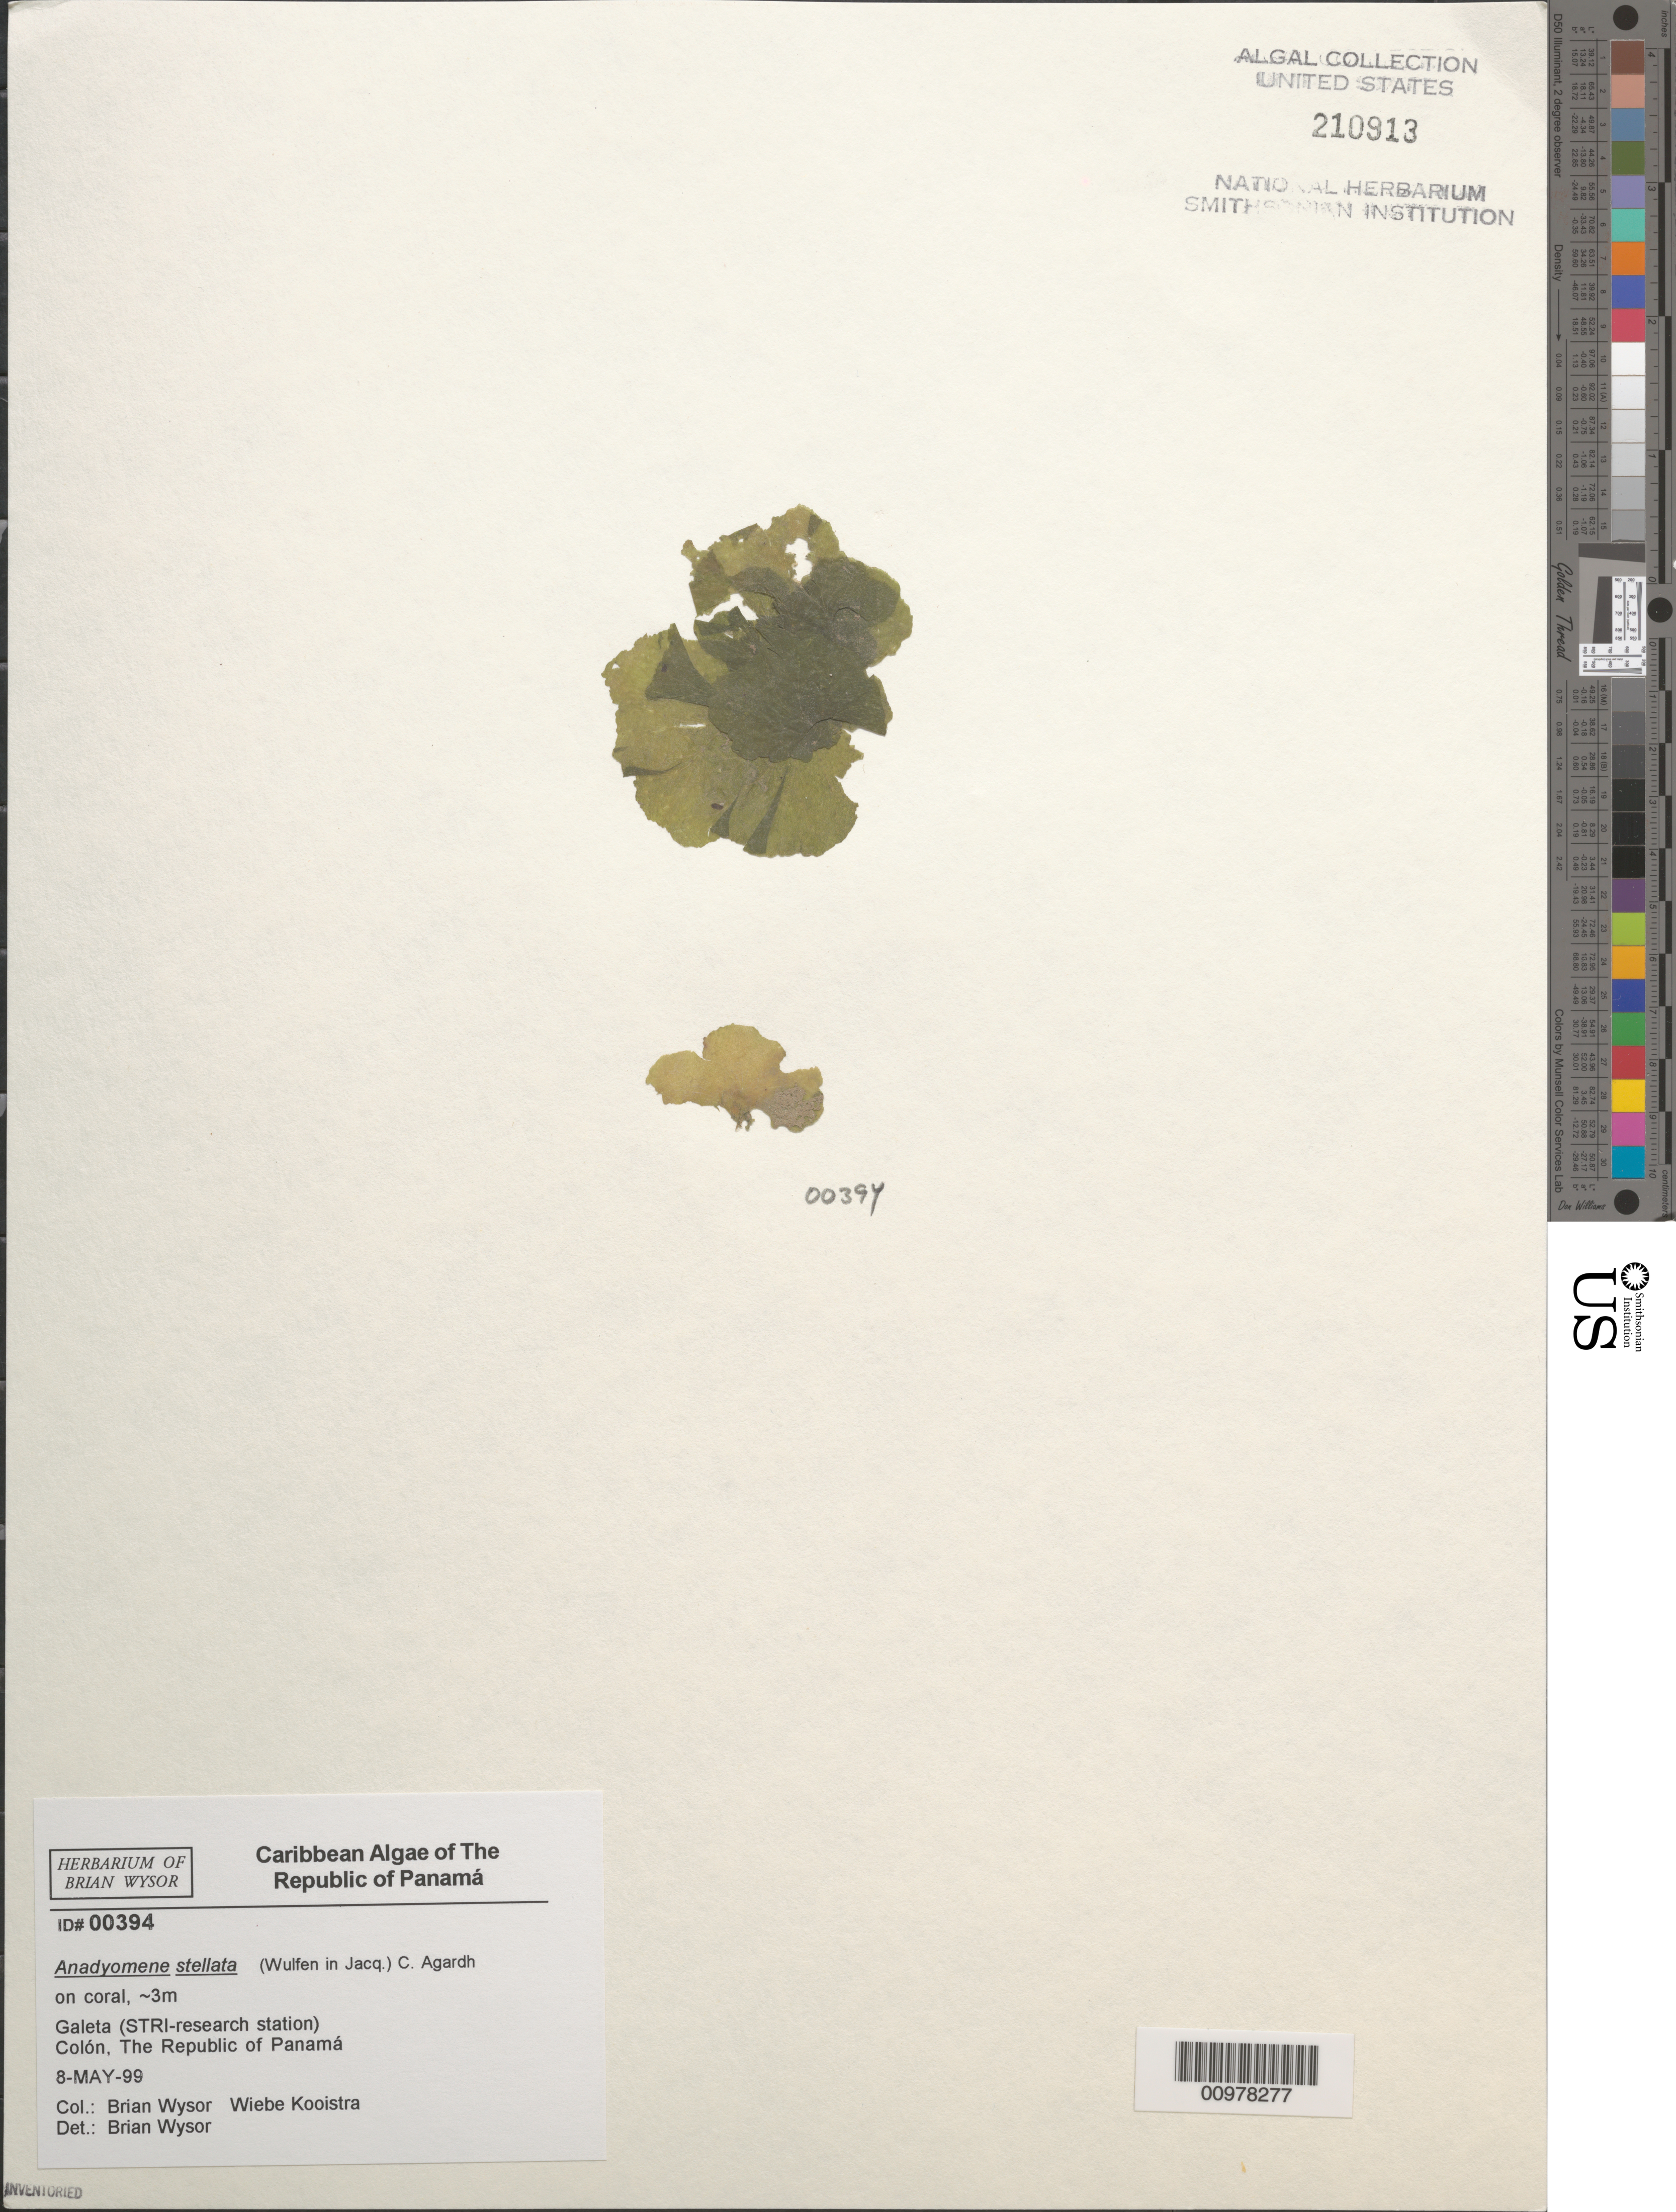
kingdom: Plantae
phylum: Chlorophyta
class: Ulvophyceae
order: Cladophorales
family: Anadyomenaceae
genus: Anadyomene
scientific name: Anadyomene stellata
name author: (Wulfen) C. Agardh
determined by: Wysor, B.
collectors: B. Wysor & W. Kooistra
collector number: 00394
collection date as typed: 08 May 1999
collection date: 1999-05-08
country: Panama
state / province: Colón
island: Galeta Island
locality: STRI (Smithsonian Tropical Research Institute) research station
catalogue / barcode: US 210913